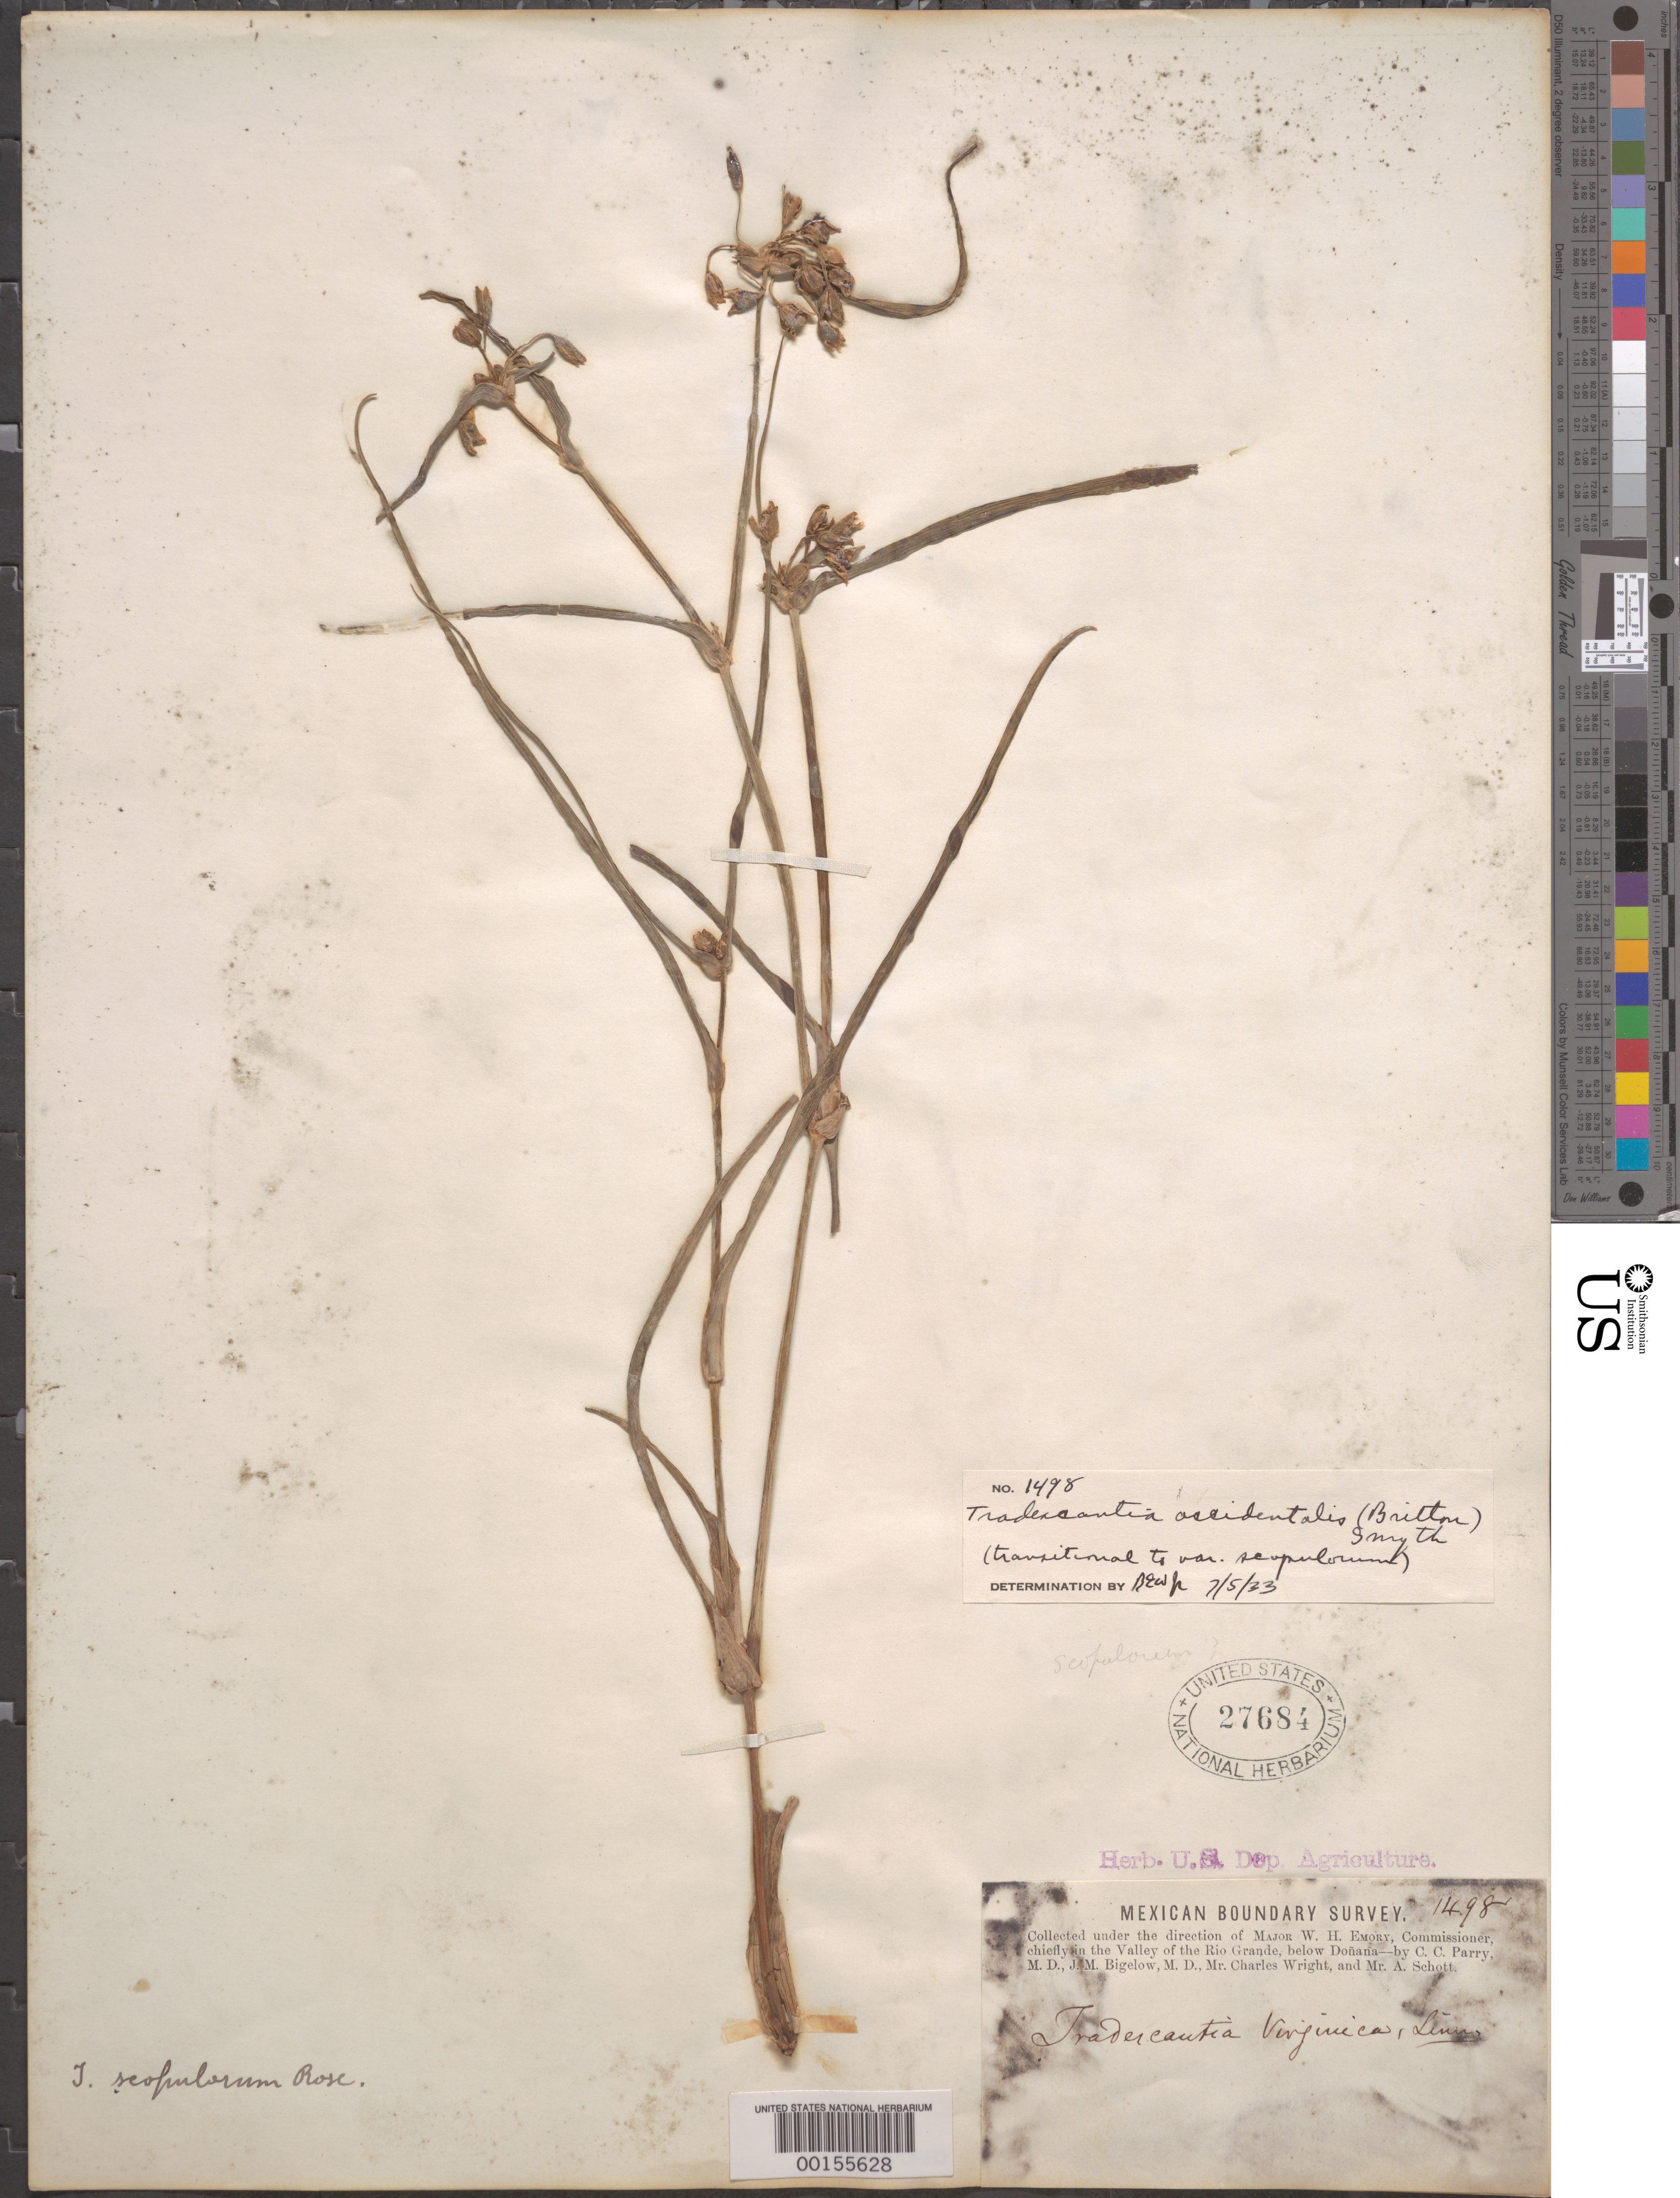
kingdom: Plantae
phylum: Tracheophyta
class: Liliopsida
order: Commelinales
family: Commelinaceae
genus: Tradescantia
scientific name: Tradescantia occidentalis var. scopulorum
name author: (Rose) E.S. Anderson & Woodson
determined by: Woodson, R. E., Jr.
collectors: Mexican Boundary Survey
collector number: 1498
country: United States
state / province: Texas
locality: Valley of the rio grande, below sonana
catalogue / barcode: US 27684